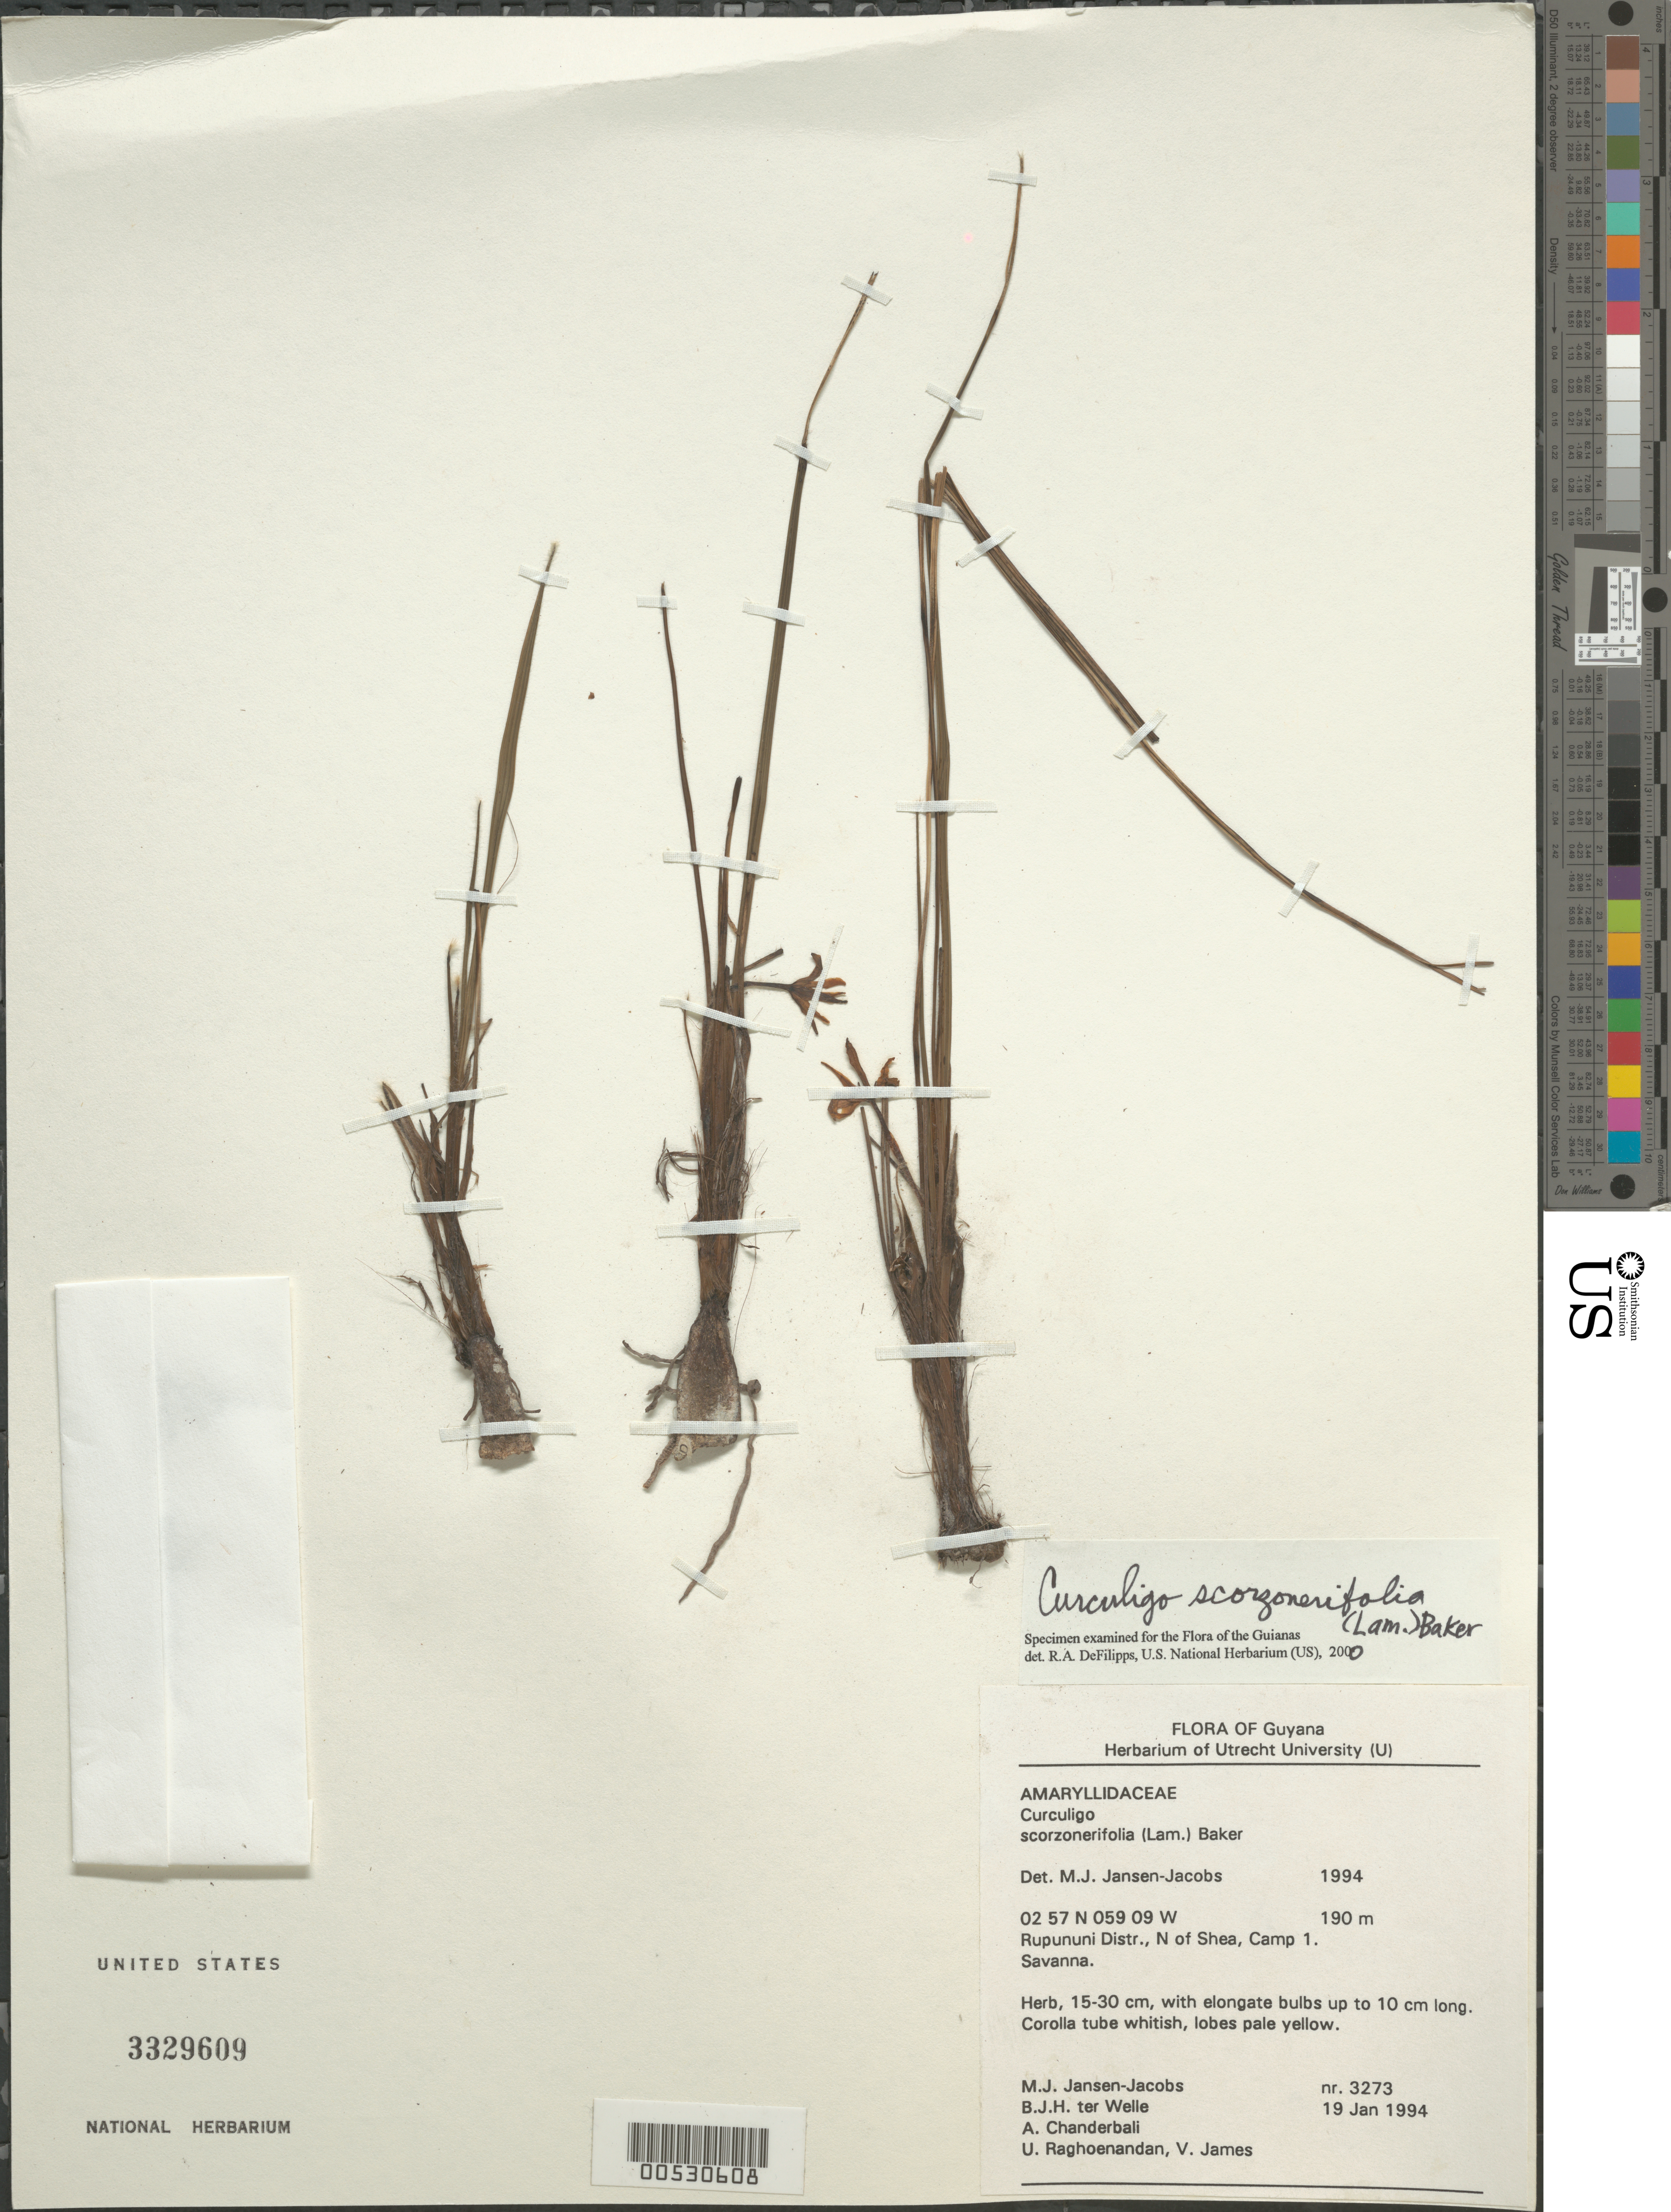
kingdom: Plantae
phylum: Tracheophyta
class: Liliopsida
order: Asparagales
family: Hypoxidaceae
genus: Curculigo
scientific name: Curculigo scorzonerifolia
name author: (Lam.) Baker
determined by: DeFilipps, R. A.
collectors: M. J. Jansen-Jacobs, B. Welle, A. S. Chanderbali, U. Raghoenandan & V. James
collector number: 3273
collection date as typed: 19-Jan-94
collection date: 1994-01-19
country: Guyana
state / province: U. Takutu-U. Essequibo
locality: Shea, N of, camp 1, Rupununi District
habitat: Savanna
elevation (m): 190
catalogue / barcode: US 3329609